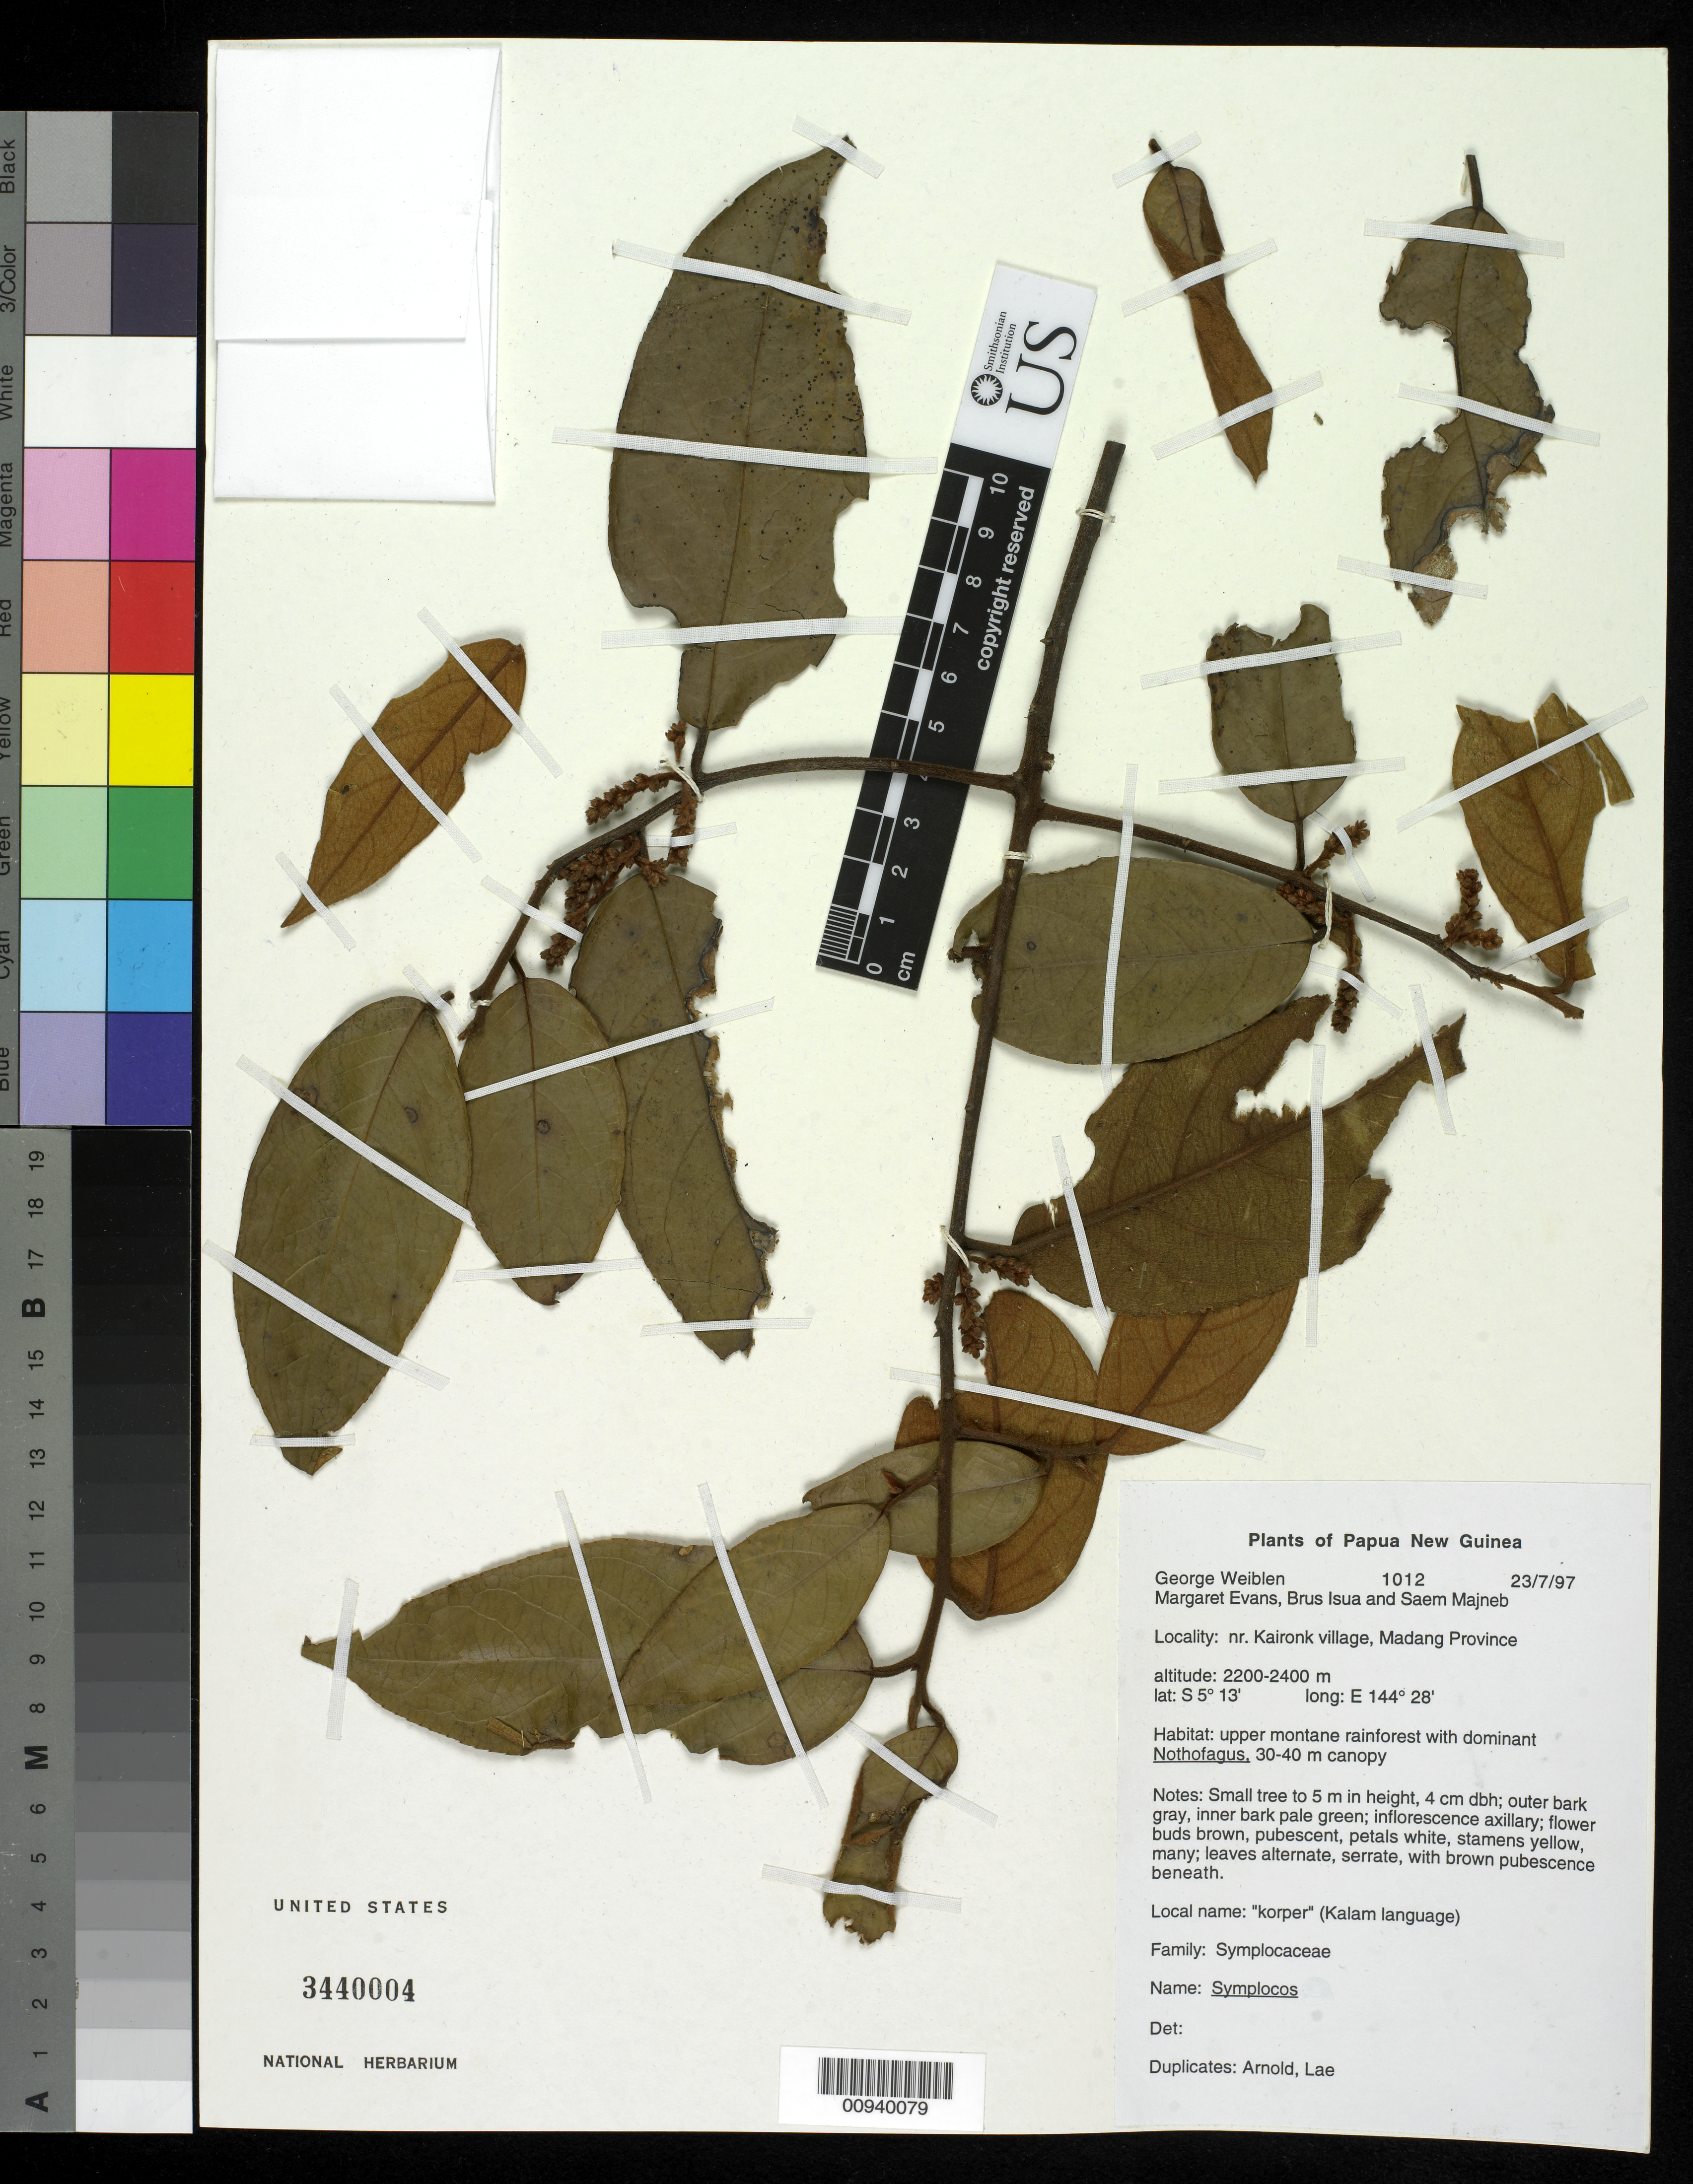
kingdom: Plantae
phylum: Tracheophyta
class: Magnoliopsida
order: Ericales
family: Symplocaceae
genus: Symplocos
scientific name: Symplocos sp.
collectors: G. D. Weiblen, Marg. Evans, B. Isua & S. Majneb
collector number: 1012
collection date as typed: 23 Jul 1997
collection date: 1997-07-23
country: Papua New Guinea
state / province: Madang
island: New Guinea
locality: Nr. Kaironk village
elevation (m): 2200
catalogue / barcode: US 3440004